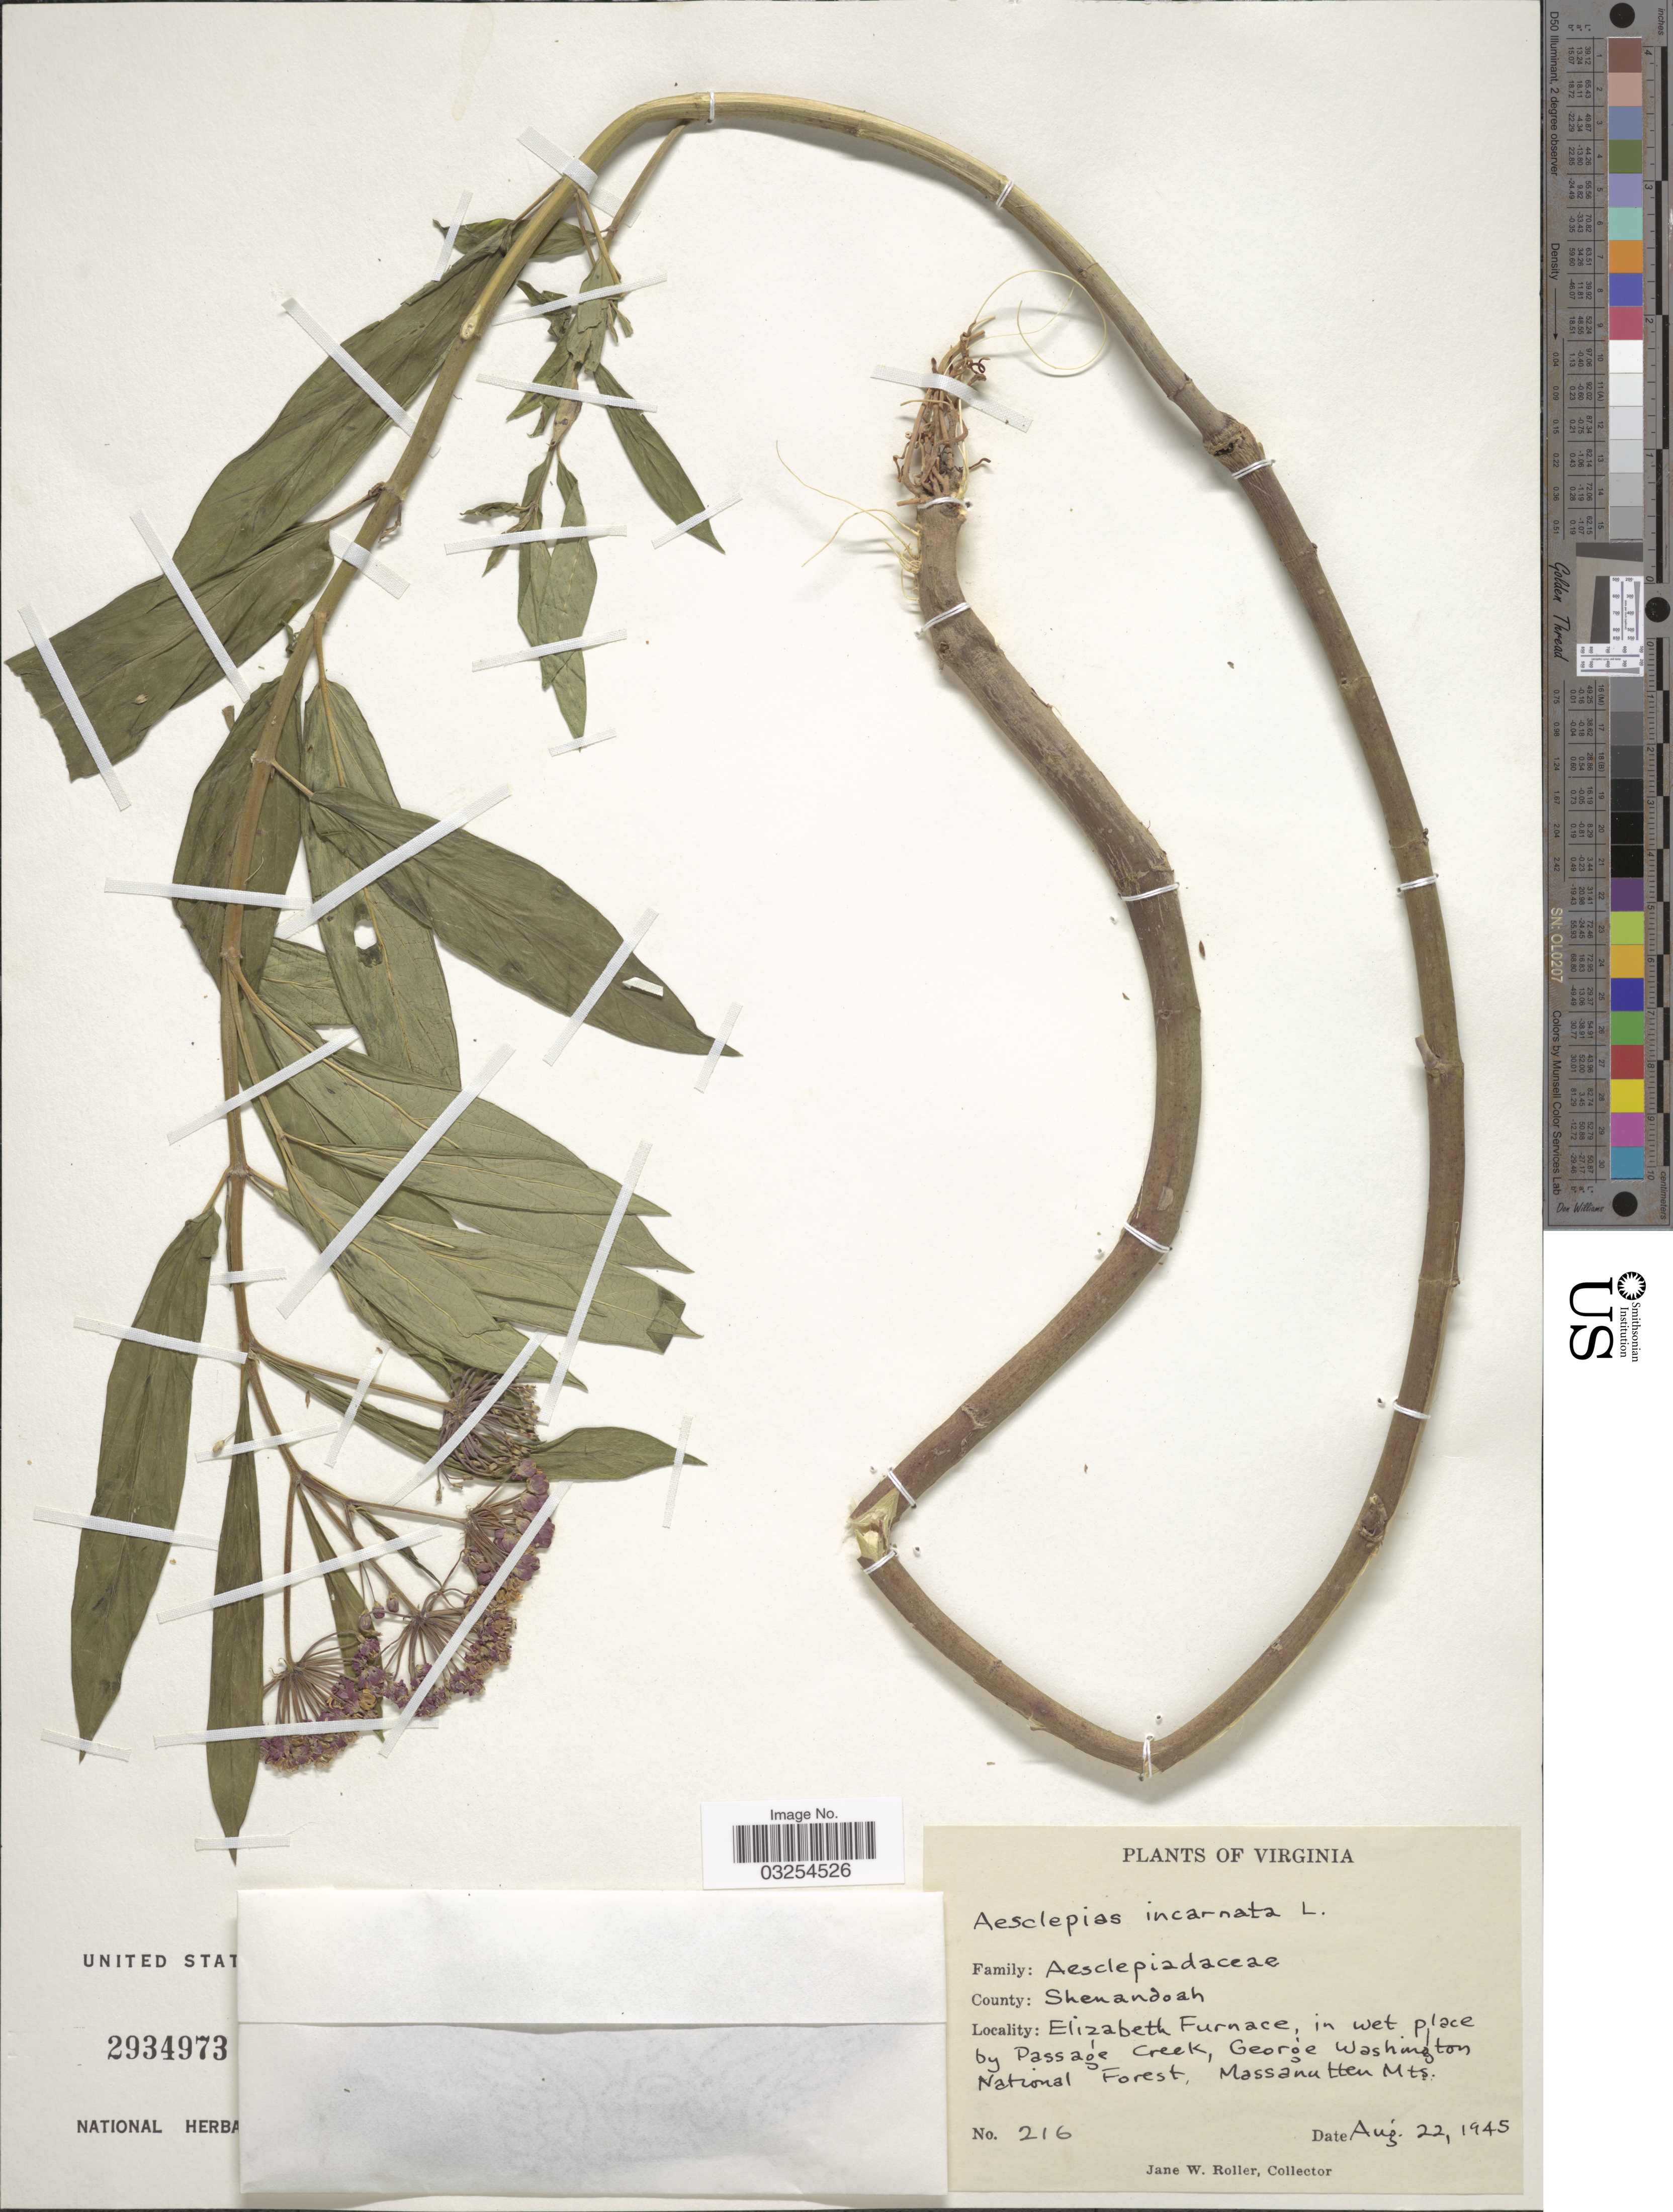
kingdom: Plantae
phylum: Tracheophyta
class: Magnoliopsida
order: Gentianales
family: Apocynaceae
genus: Asclepias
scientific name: Asclepias incarnata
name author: L.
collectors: J. W. Roller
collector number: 216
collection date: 1945-08-22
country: United States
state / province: Virginia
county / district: Shenandoah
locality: County: Shenandoah. Elizabeth Furnace; in wet place by Passage Creek, George Washington National Forest, Massanutten Mts.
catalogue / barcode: US 2934973